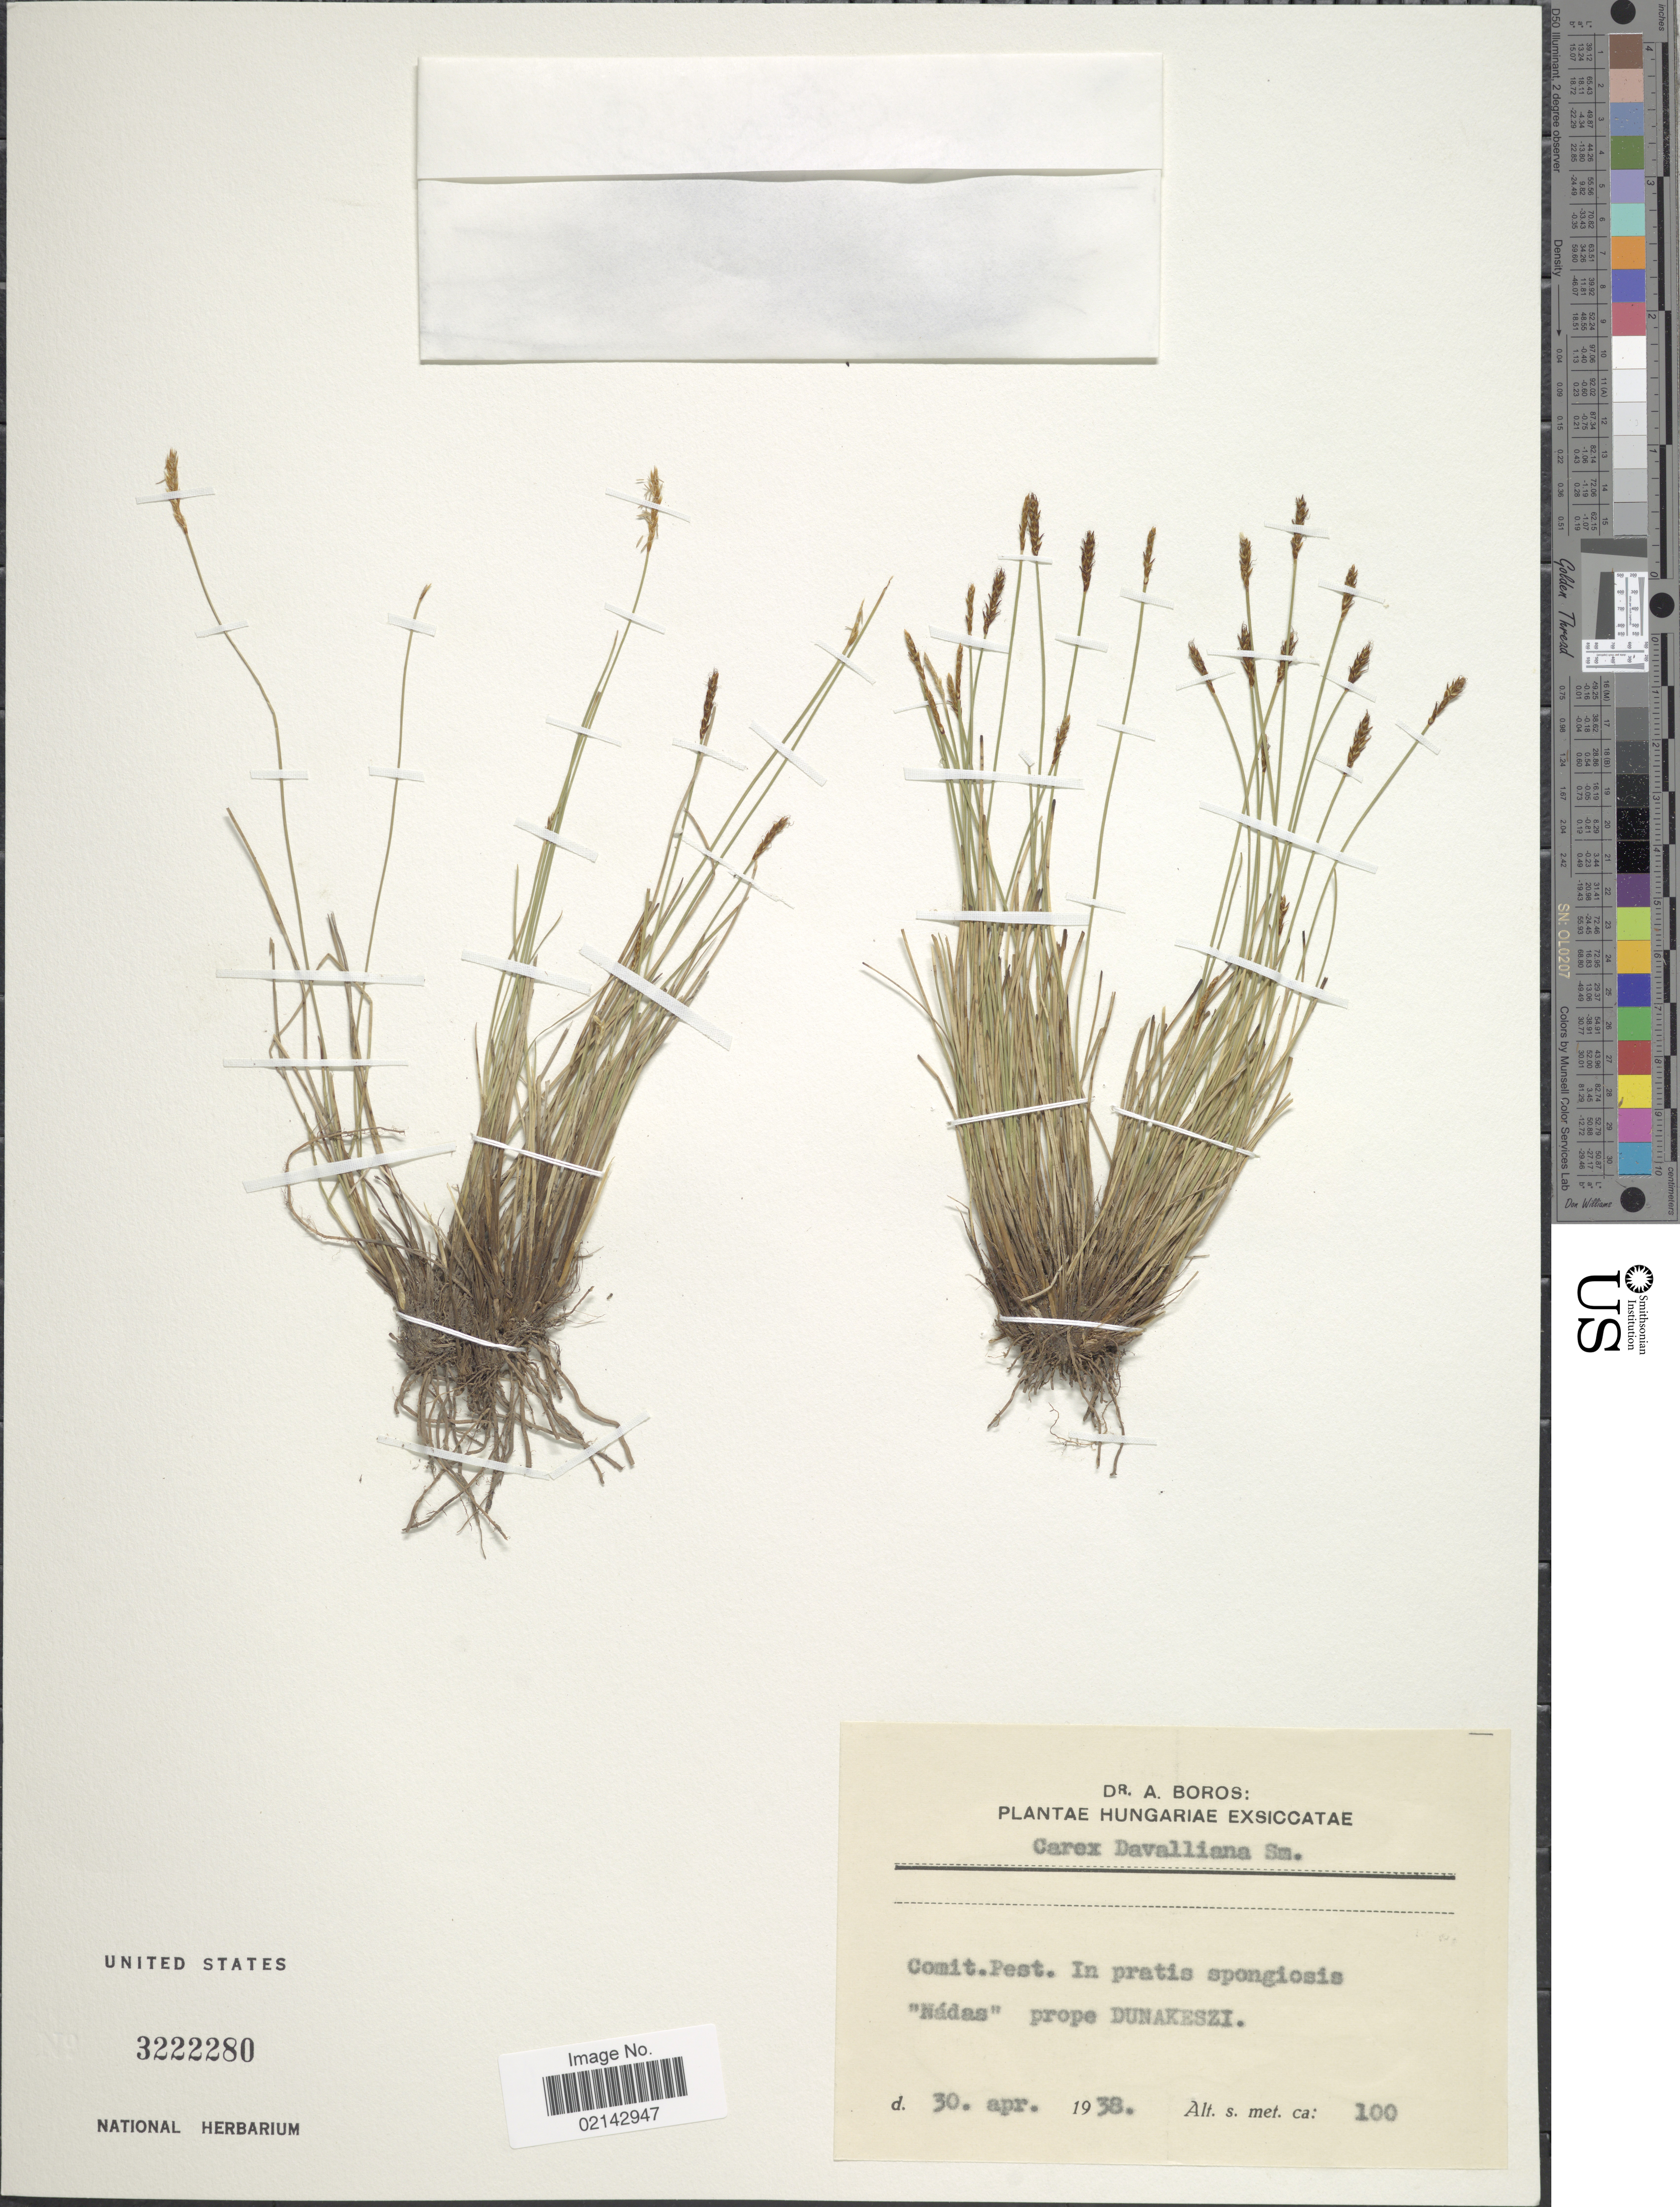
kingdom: Plantae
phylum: Tracheophyta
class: Liliopsida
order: Poales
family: Cyperaceae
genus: Carex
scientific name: Carex davalliana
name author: Sm.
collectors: Á. Boros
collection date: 1938-04-30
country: Hungary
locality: Hungariae, Comit. Pest, in pratis spongiosis "Nadas" prope Dunakeszi.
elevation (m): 100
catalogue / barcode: US 3222280